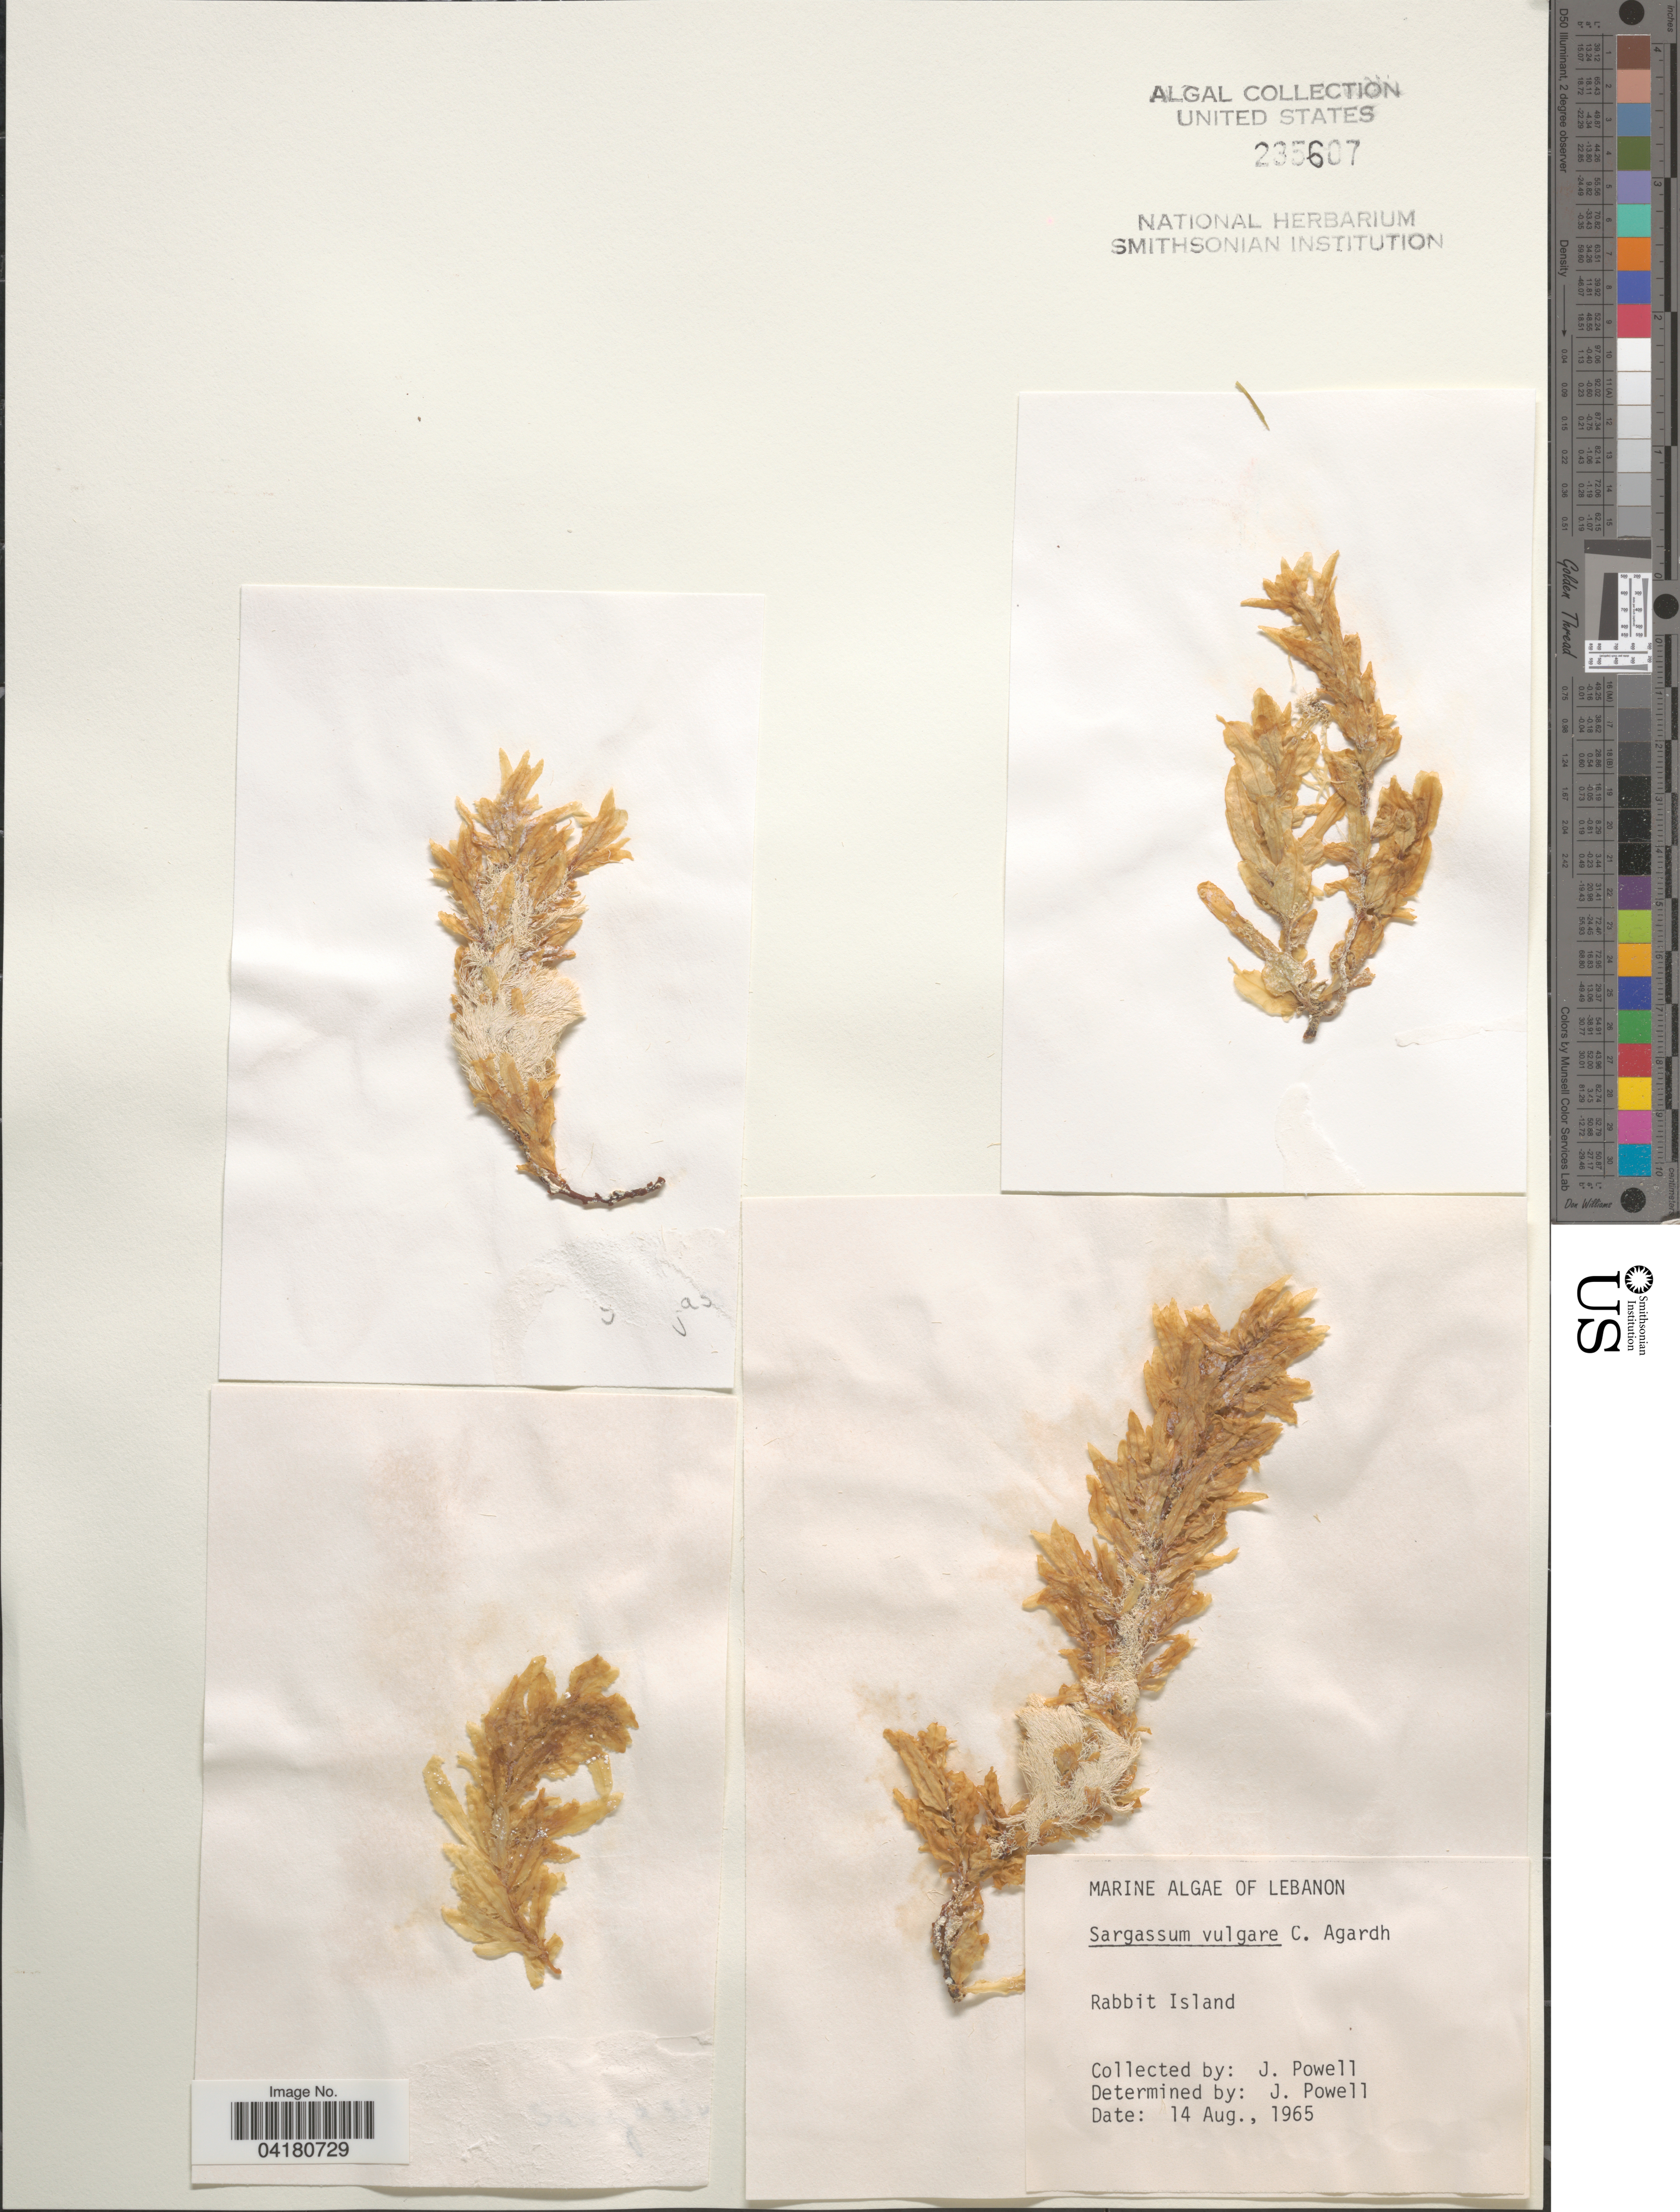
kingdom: Chromista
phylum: Ochrophyta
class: Phaeophyceae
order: Fucales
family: Sargassaceae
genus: Sargassum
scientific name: Sargassum vulgare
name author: C. Agardh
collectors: J. Powell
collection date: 1965-08-14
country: Lebanon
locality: Rabbit Island.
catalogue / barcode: US 235607